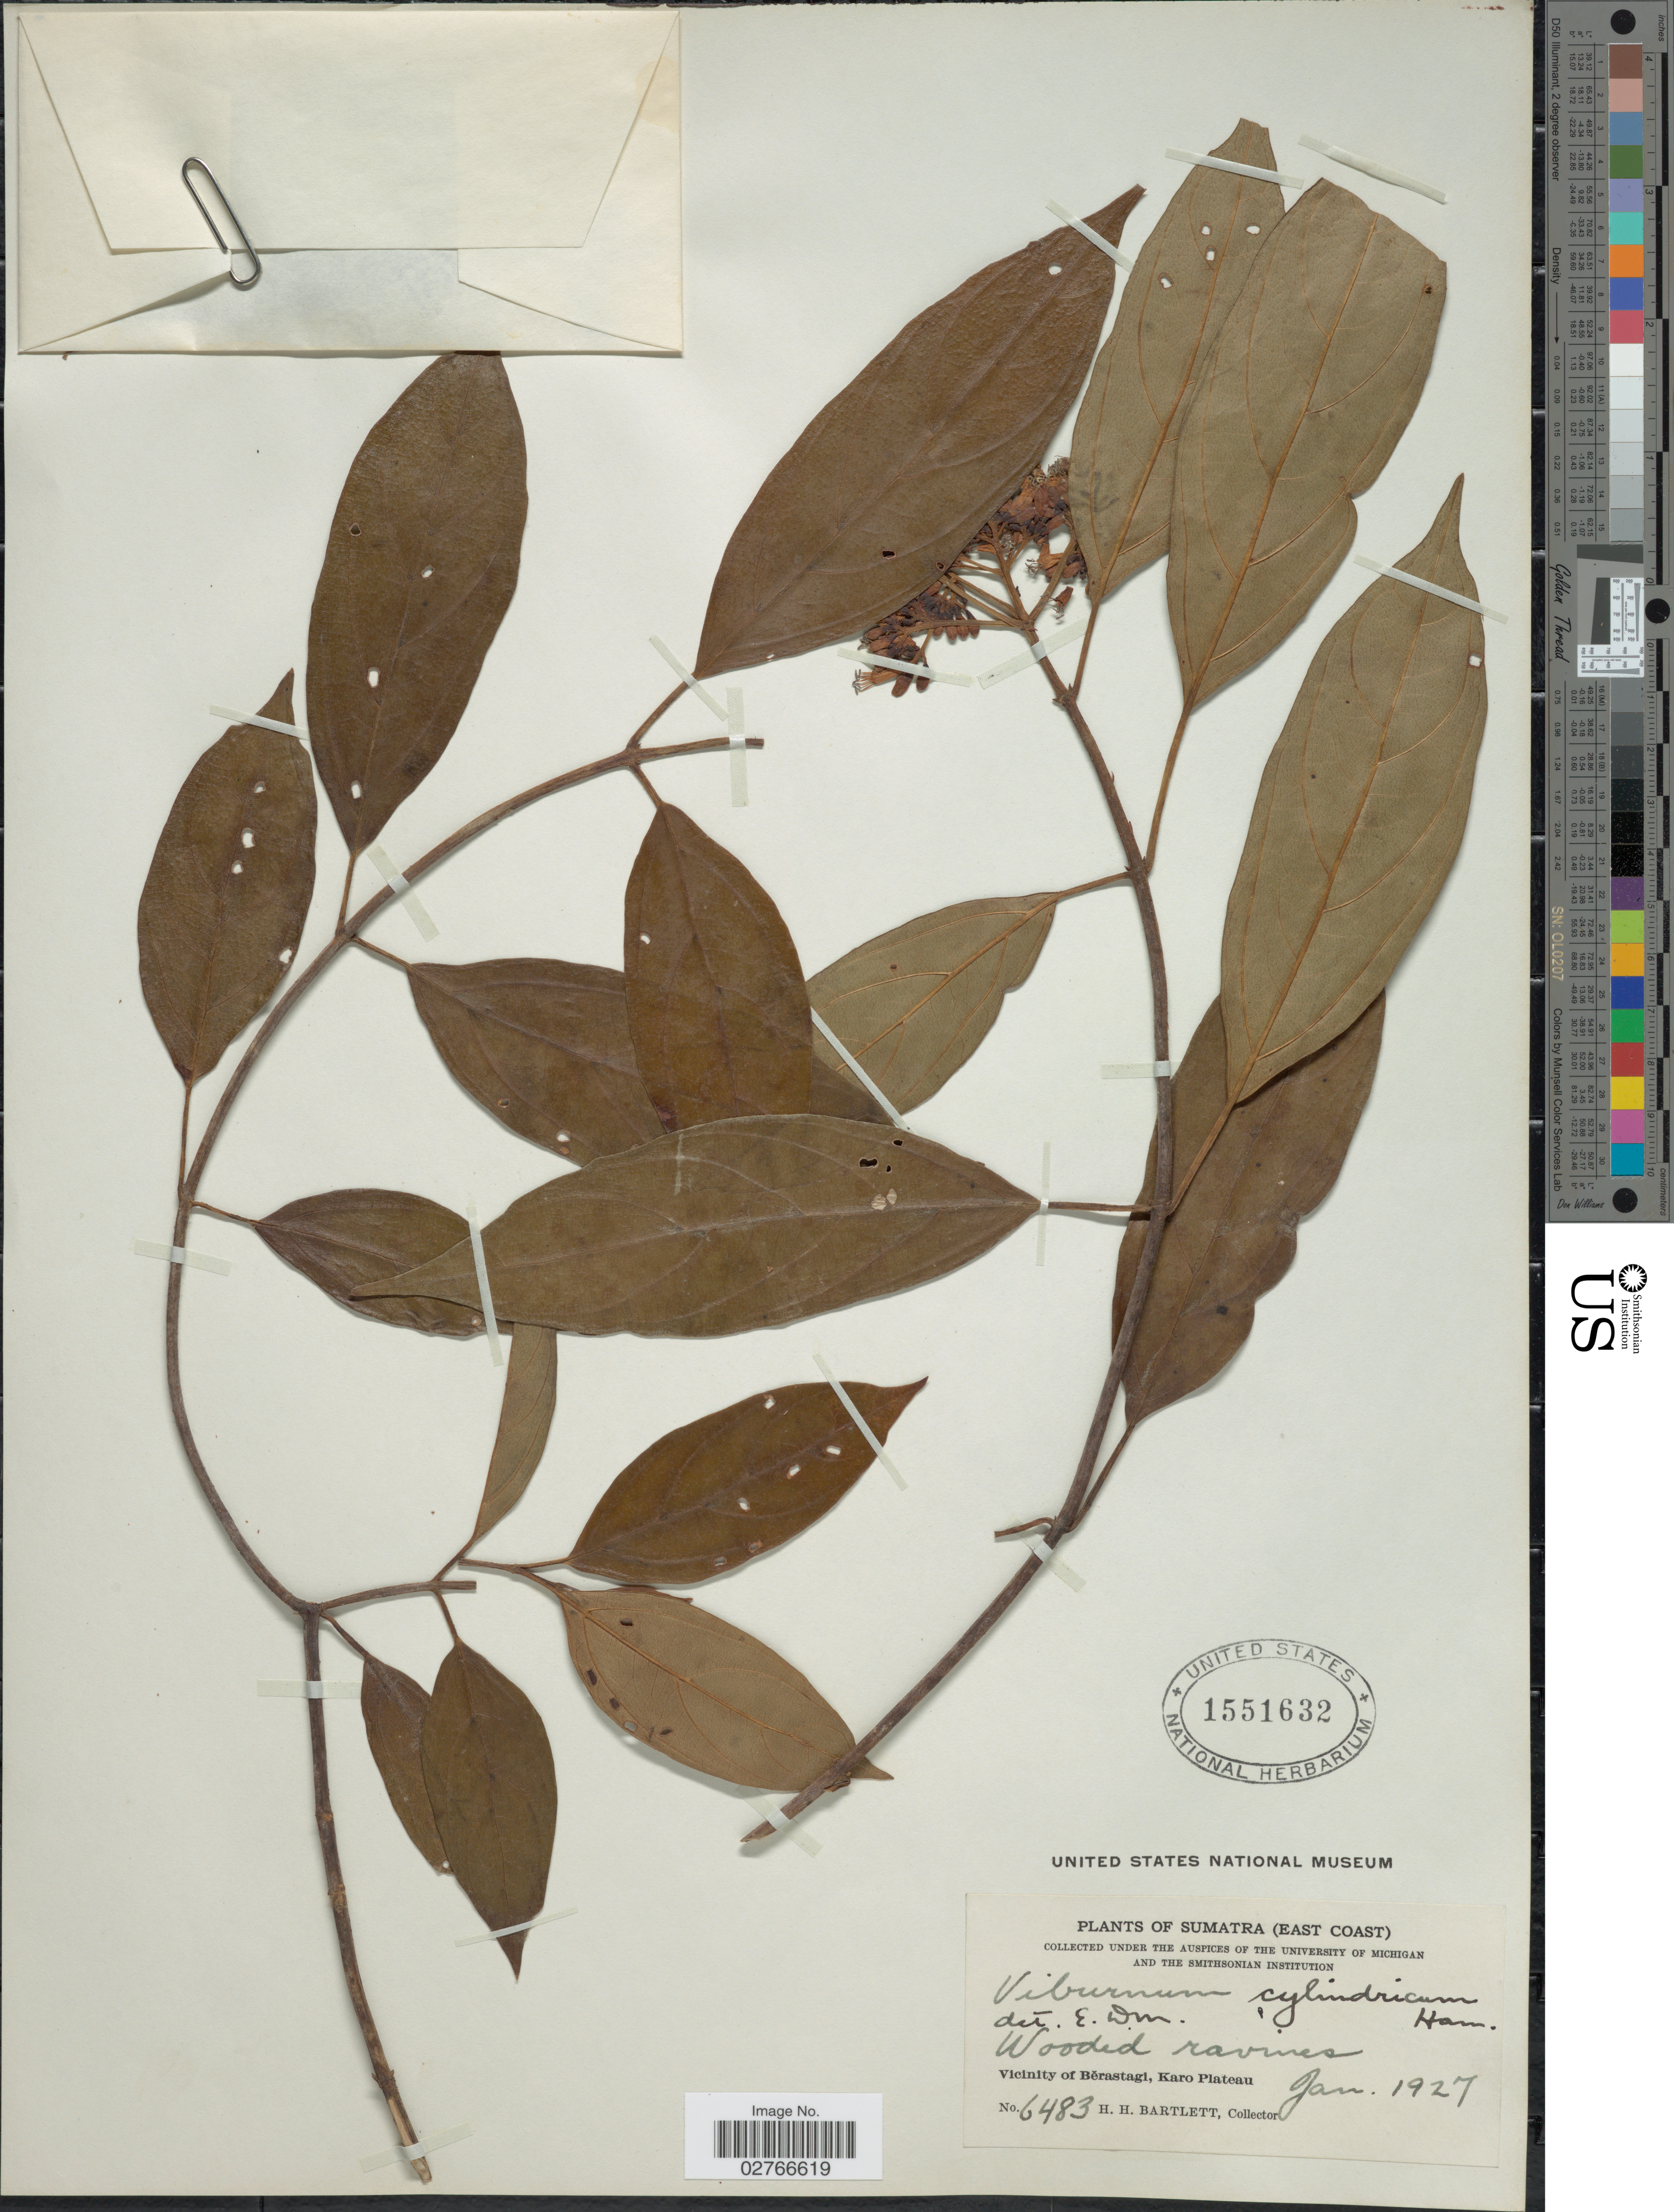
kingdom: Plantae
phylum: Tracheophyta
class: Magnoliopsida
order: Dipsacales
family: Viburnaceae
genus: Viburnum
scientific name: Viburnum cylindricum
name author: Buch.-Ham.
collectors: H. H. Bartlett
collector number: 6483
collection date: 1927-01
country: Indonesia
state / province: Sumatra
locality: (East Coast). Vicinity of Berastagi, Karo Plateau.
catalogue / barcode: US 1551632